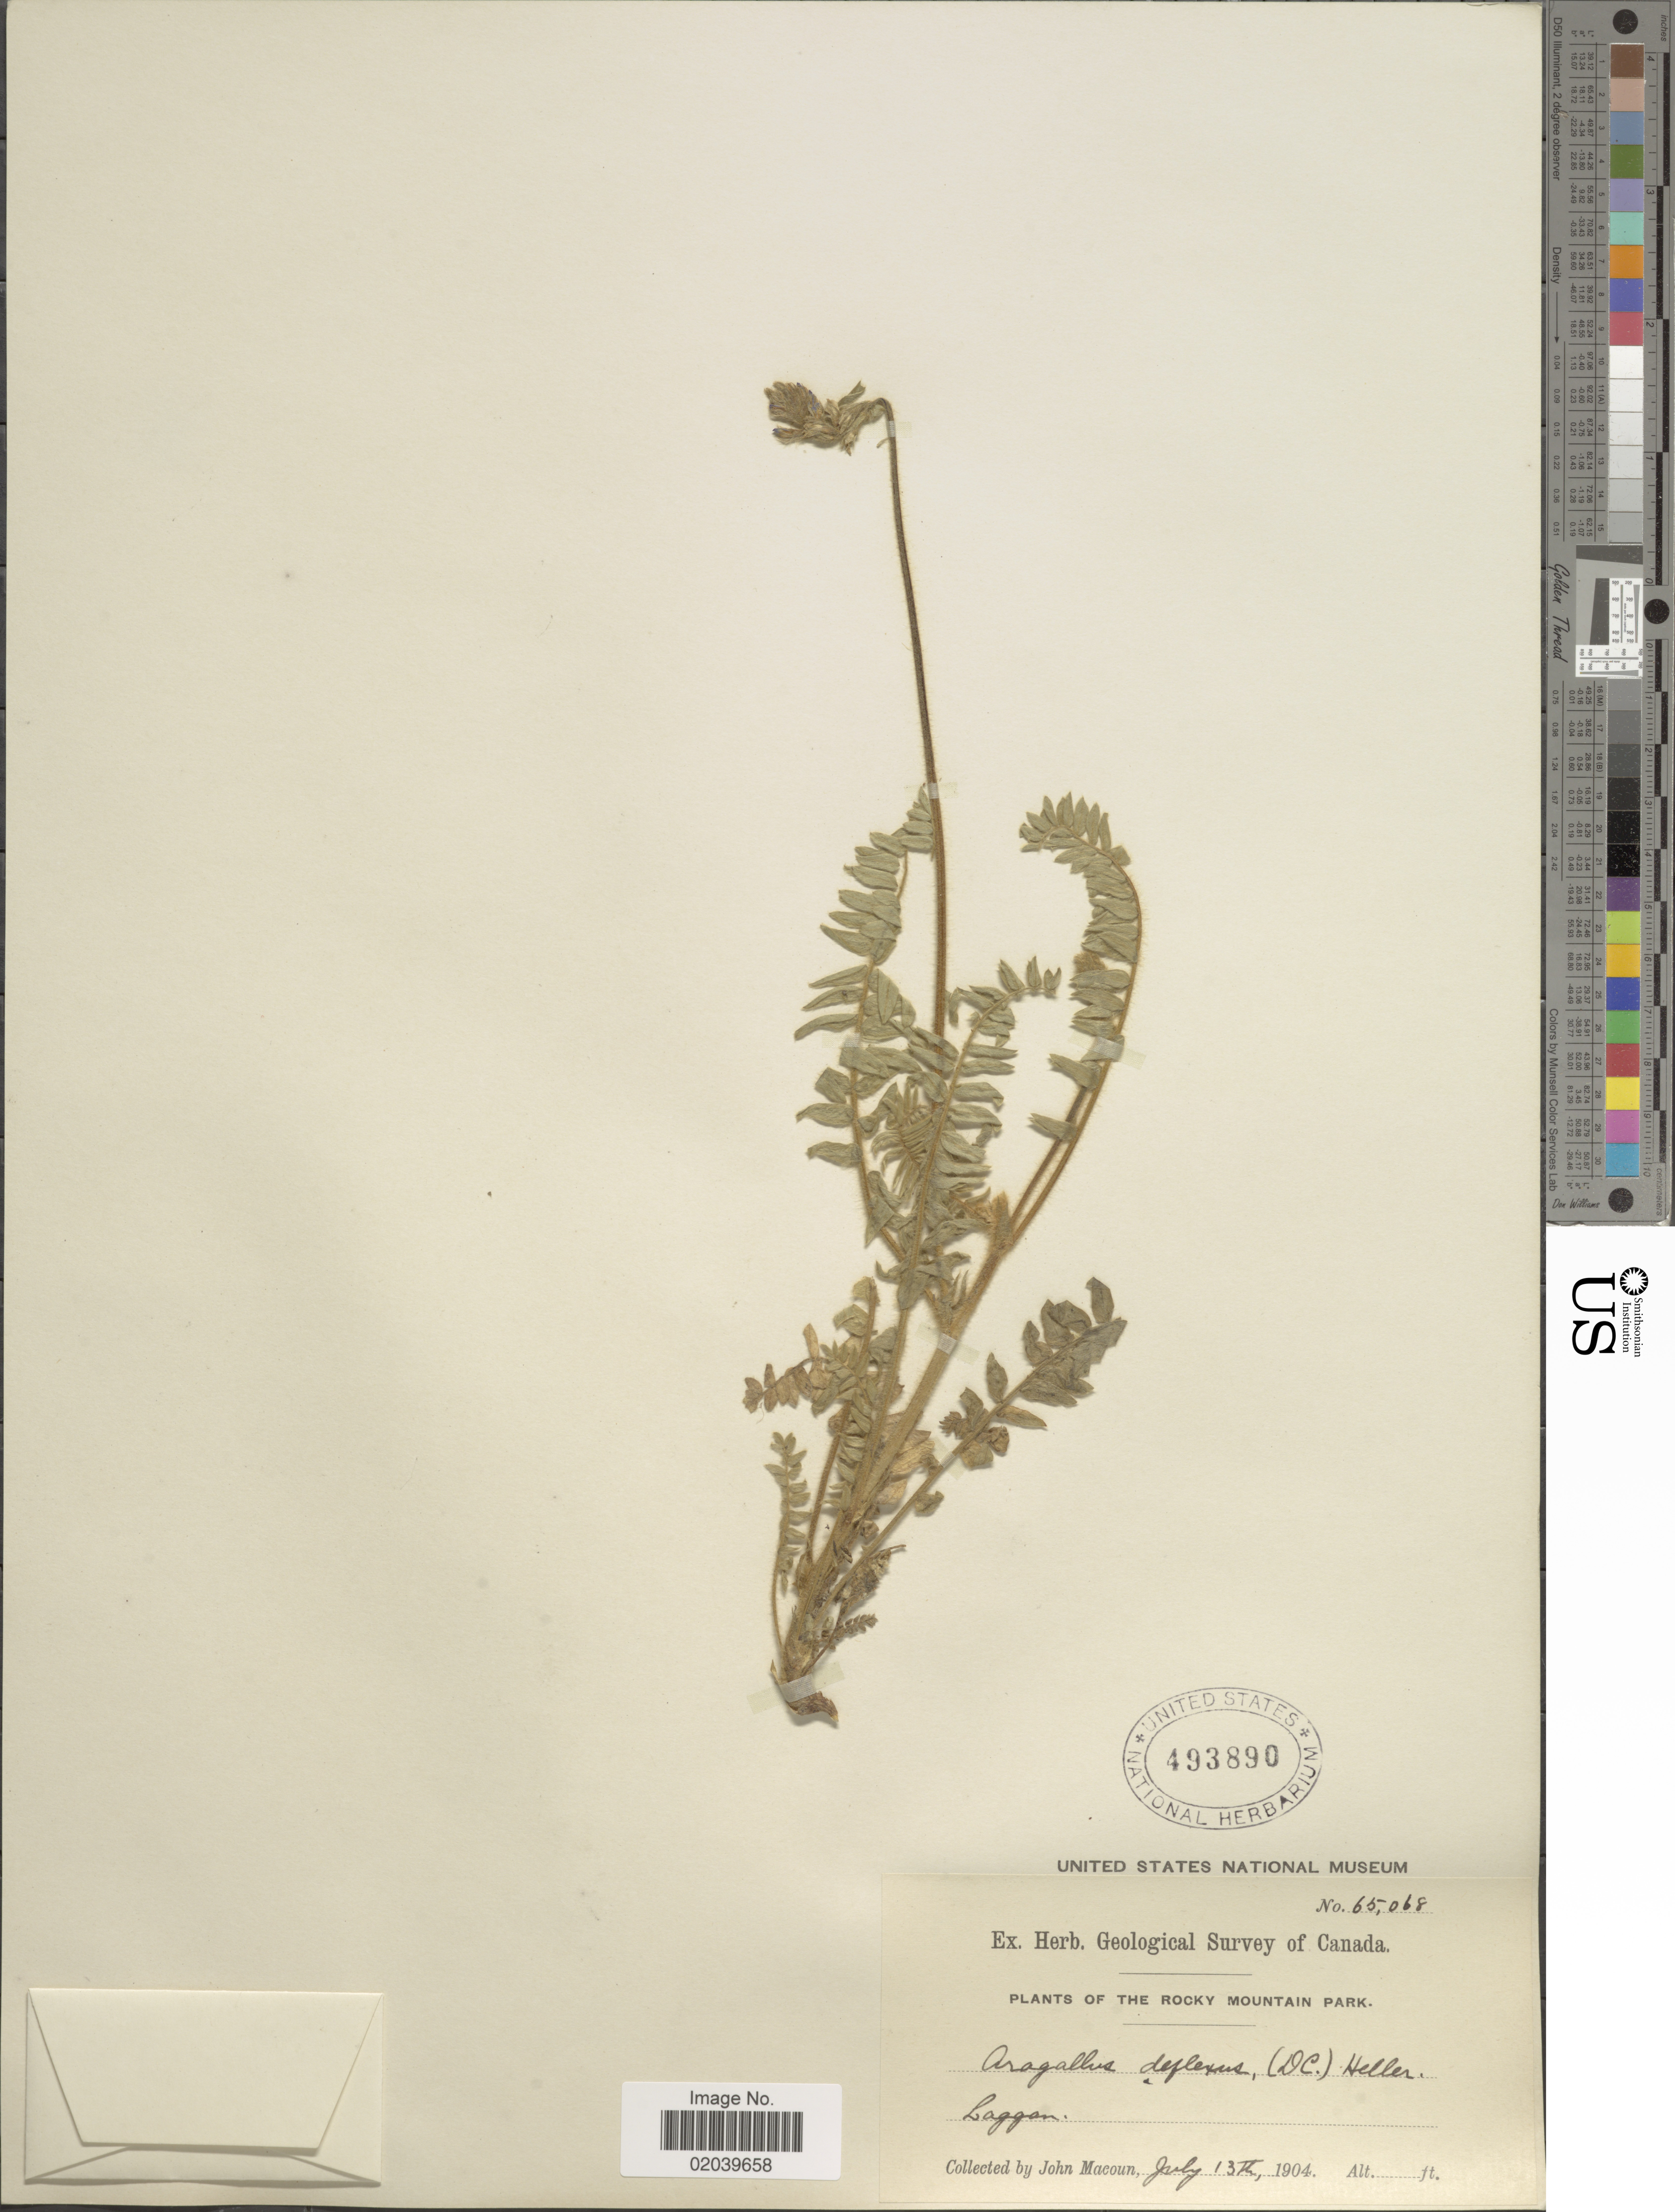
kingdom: Plantae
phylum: Tracheophyta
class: Magnoliopsida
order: Fabales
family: Fabaceae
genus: Oxytropis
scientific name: Oxytropis deflexa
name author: (Pall.) DC.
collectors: J. Macoun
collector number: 65068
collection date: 1904-07-13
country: Canada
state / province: Alberta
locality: The Rocky Mountain Park, Laggan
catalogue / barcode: US 493890